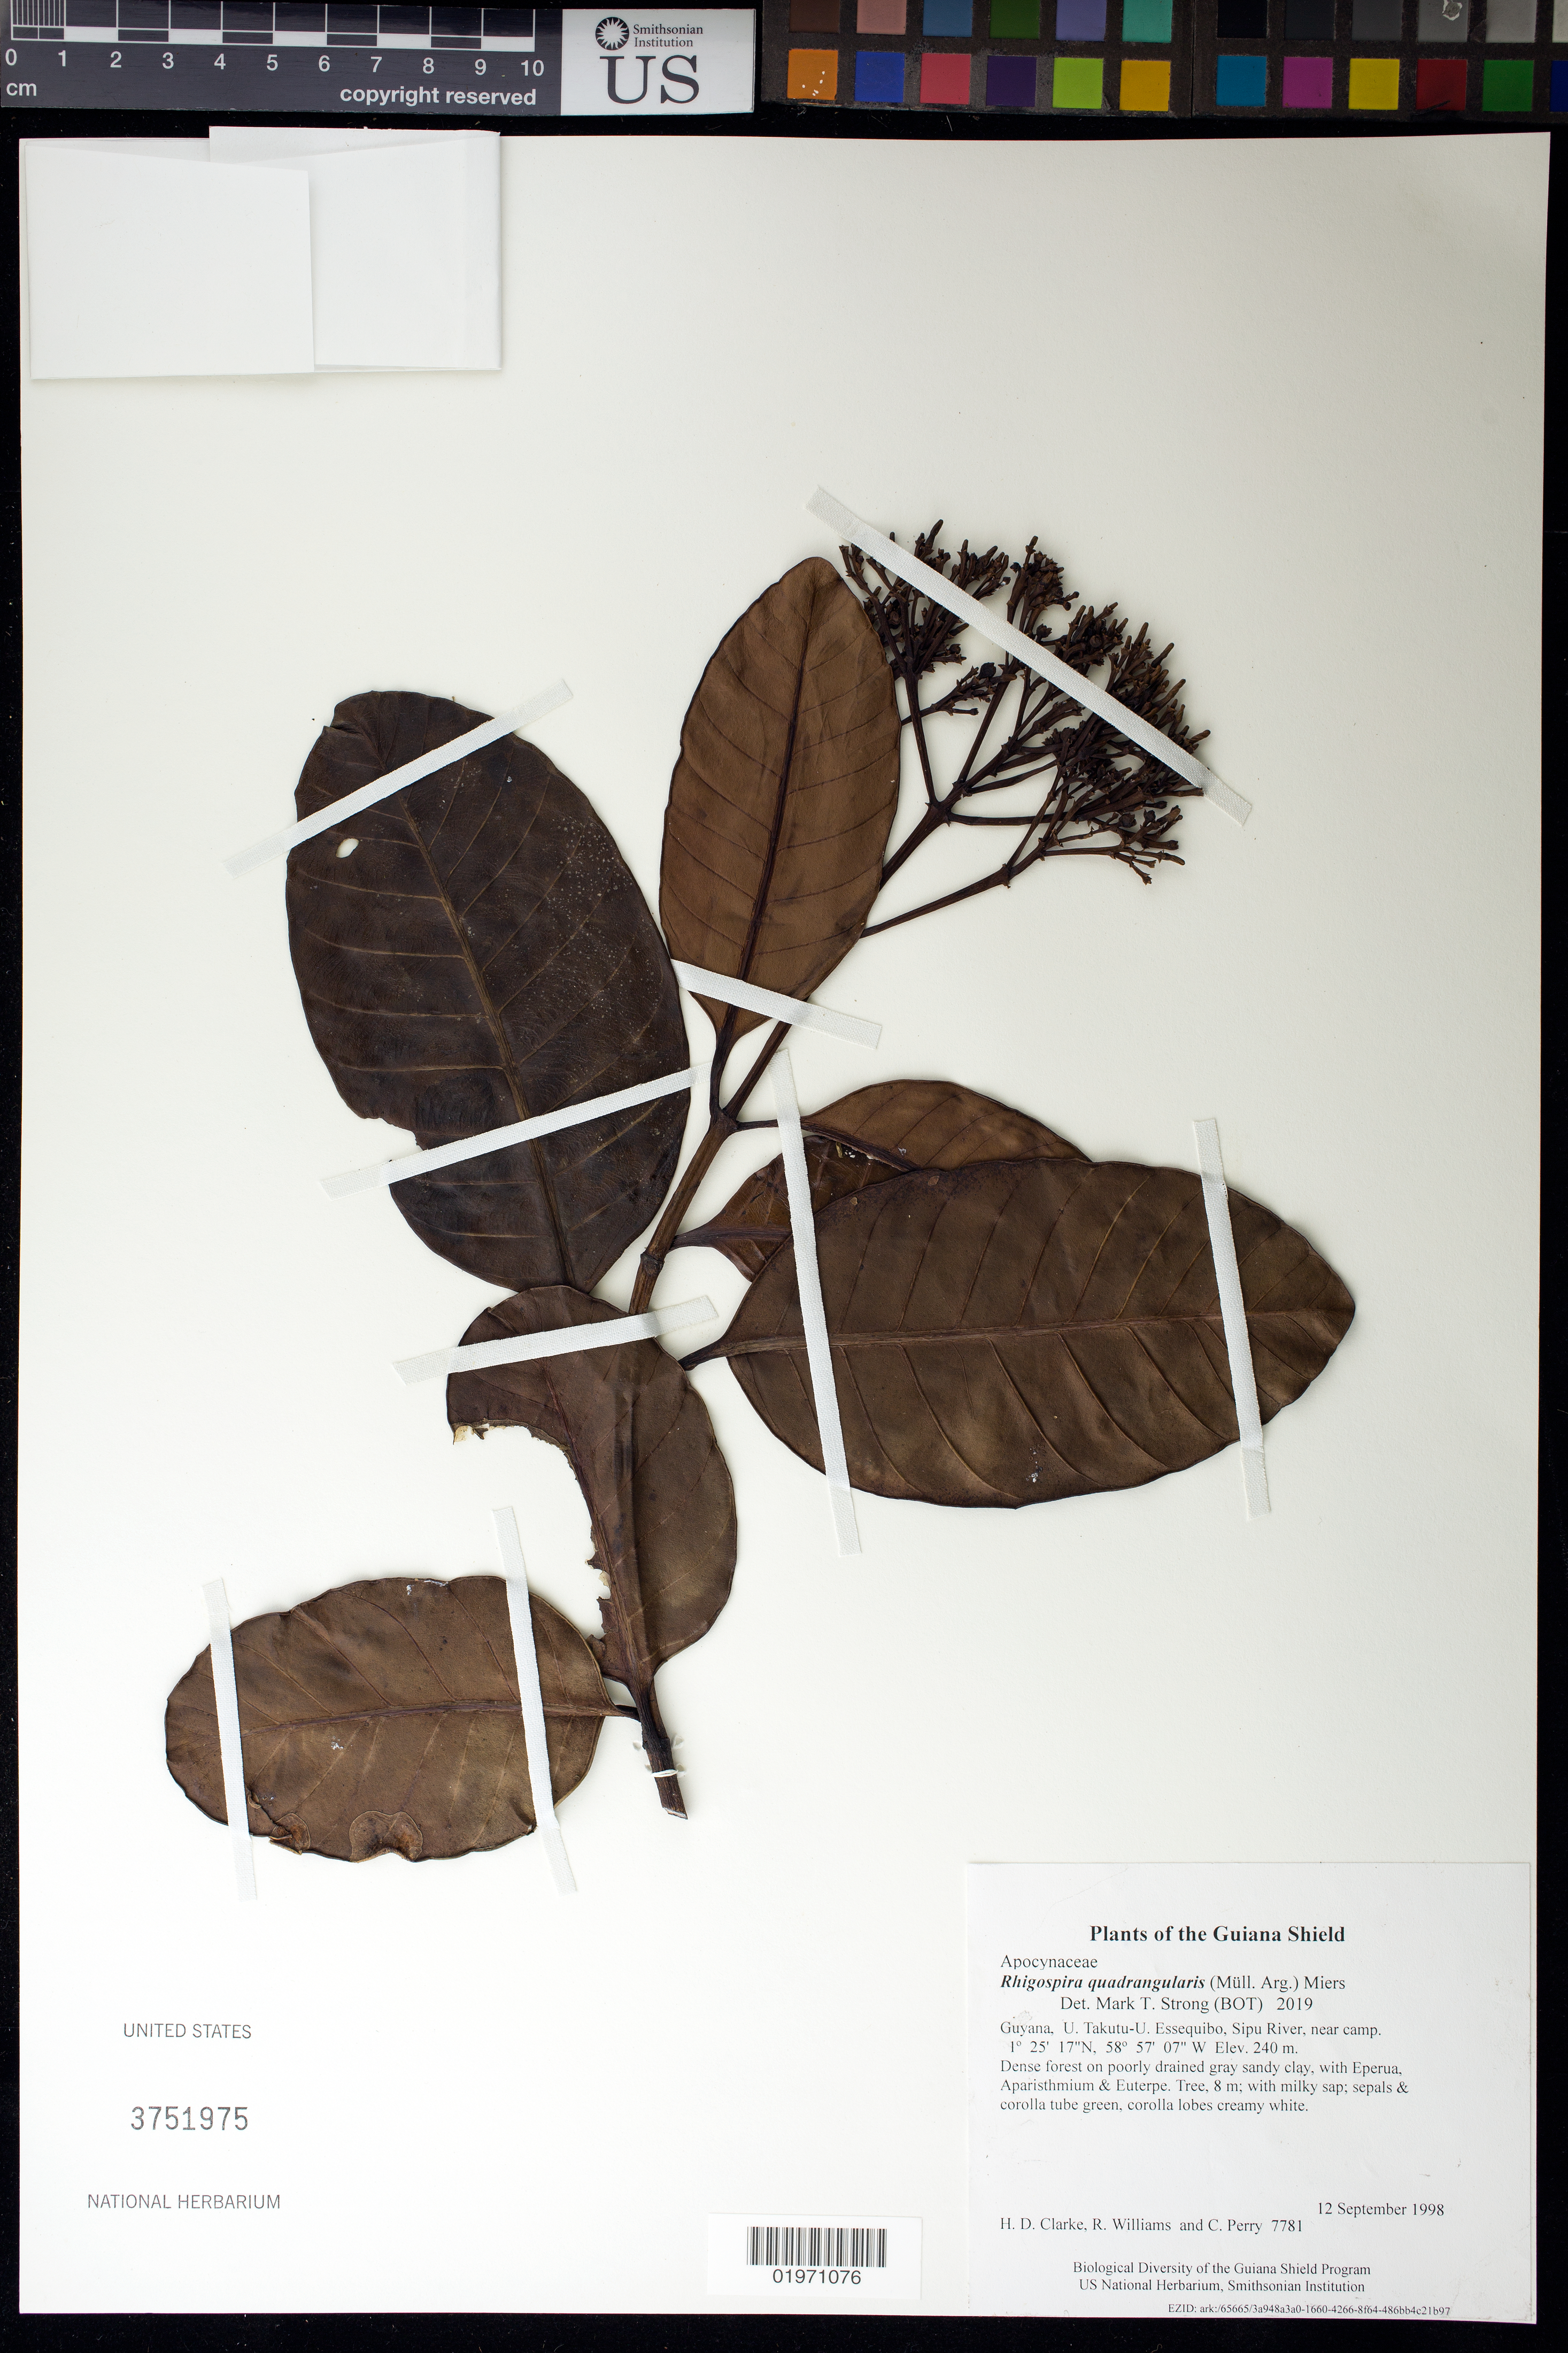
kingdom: Plantae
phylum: Tracheophyta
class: Magnoliopsida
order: Gentianales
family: Apocynaceae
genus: Rhigospira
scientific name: Rhigospira quadrangularis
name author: (Müll. Arg.) Miers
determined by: Strong, Mark T., (BOT), Smithsonian Institution - National Museum of Natural History (UNITED STATES)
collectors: H. D. Clarke, R. Williams & C. Perry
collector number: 7781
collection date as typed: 12 September 1998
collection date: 1998-09-12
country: Guyana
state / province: U. Takutu-U. Essequibo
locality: Sipu River, near camp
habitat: Dense forest on poorly drained gray sandy clay, with Eperua, Aparisthmium & Euterpe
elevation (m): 240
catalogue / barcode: US 3751975